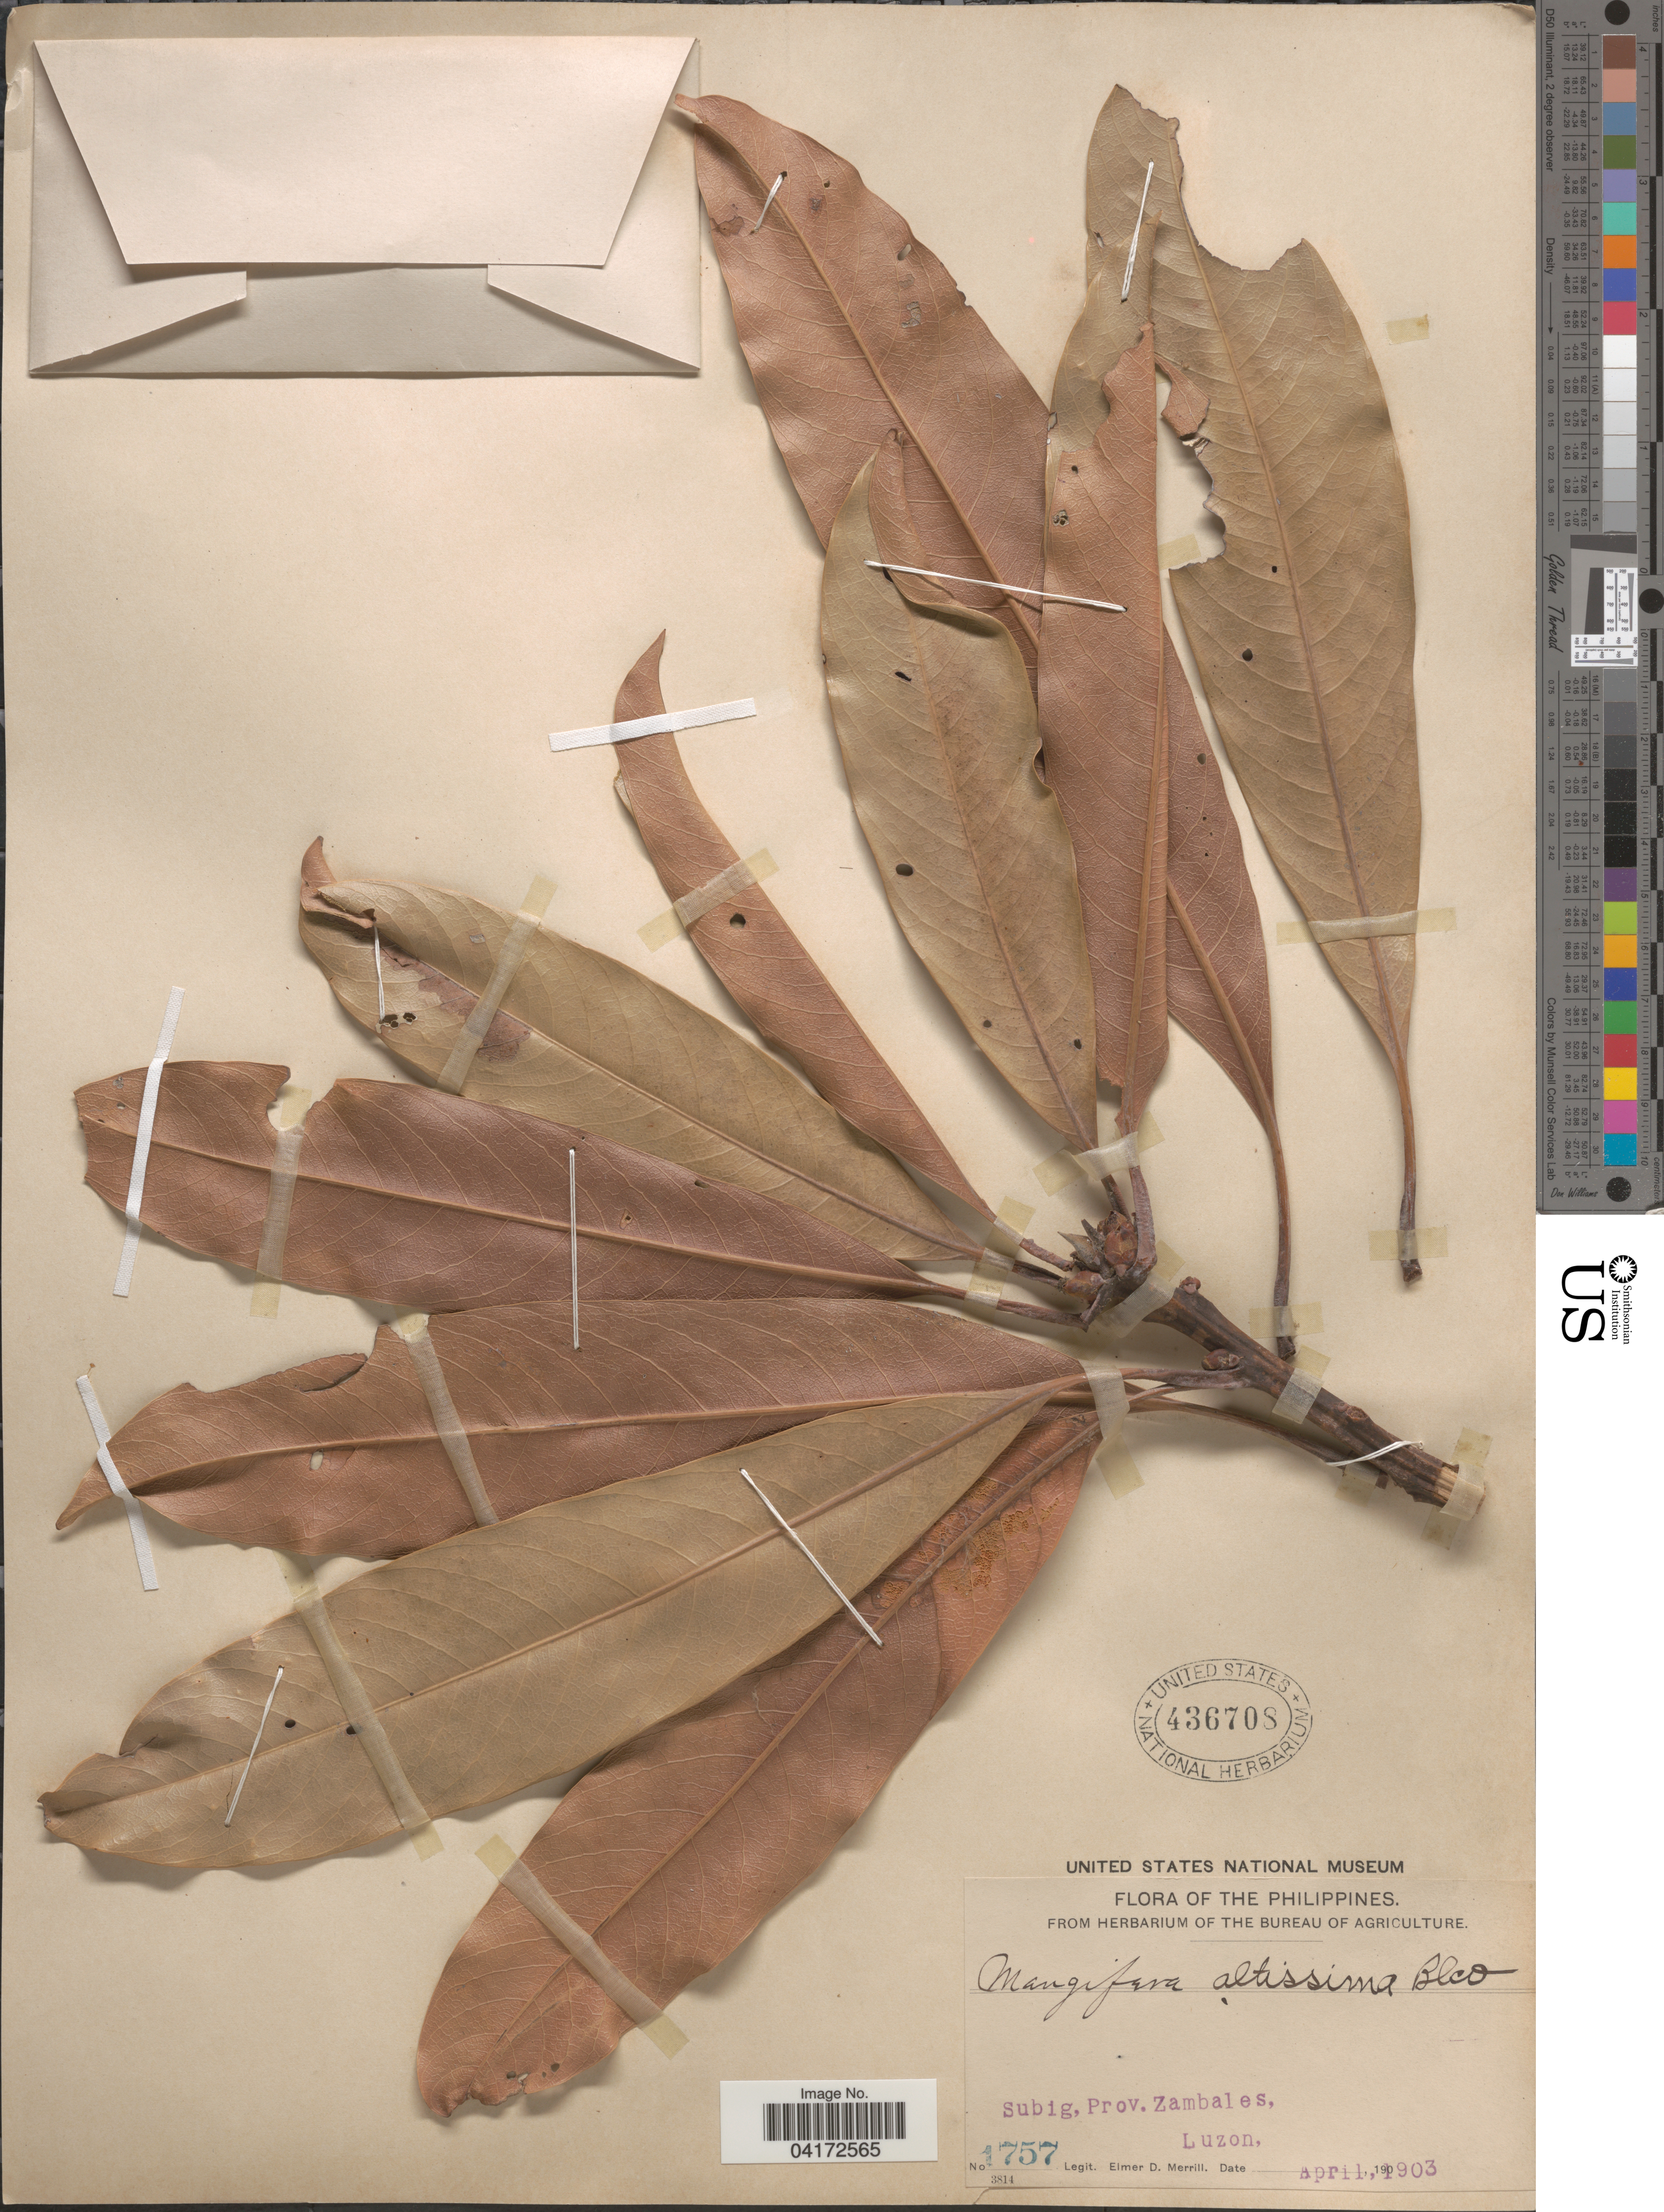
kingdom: Plantae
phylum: Tracheophyta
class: Magnoliopsida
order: Sapindales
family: Anacardiaceae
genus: Mangifera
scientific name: Mangifera altissima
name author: Blanco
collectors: E. D. Merrill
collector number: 1757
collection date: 1903-04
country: Philippines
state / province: Central Luzon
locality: Subig, Prov. Zambales, Luzon.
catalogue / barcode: US 436708